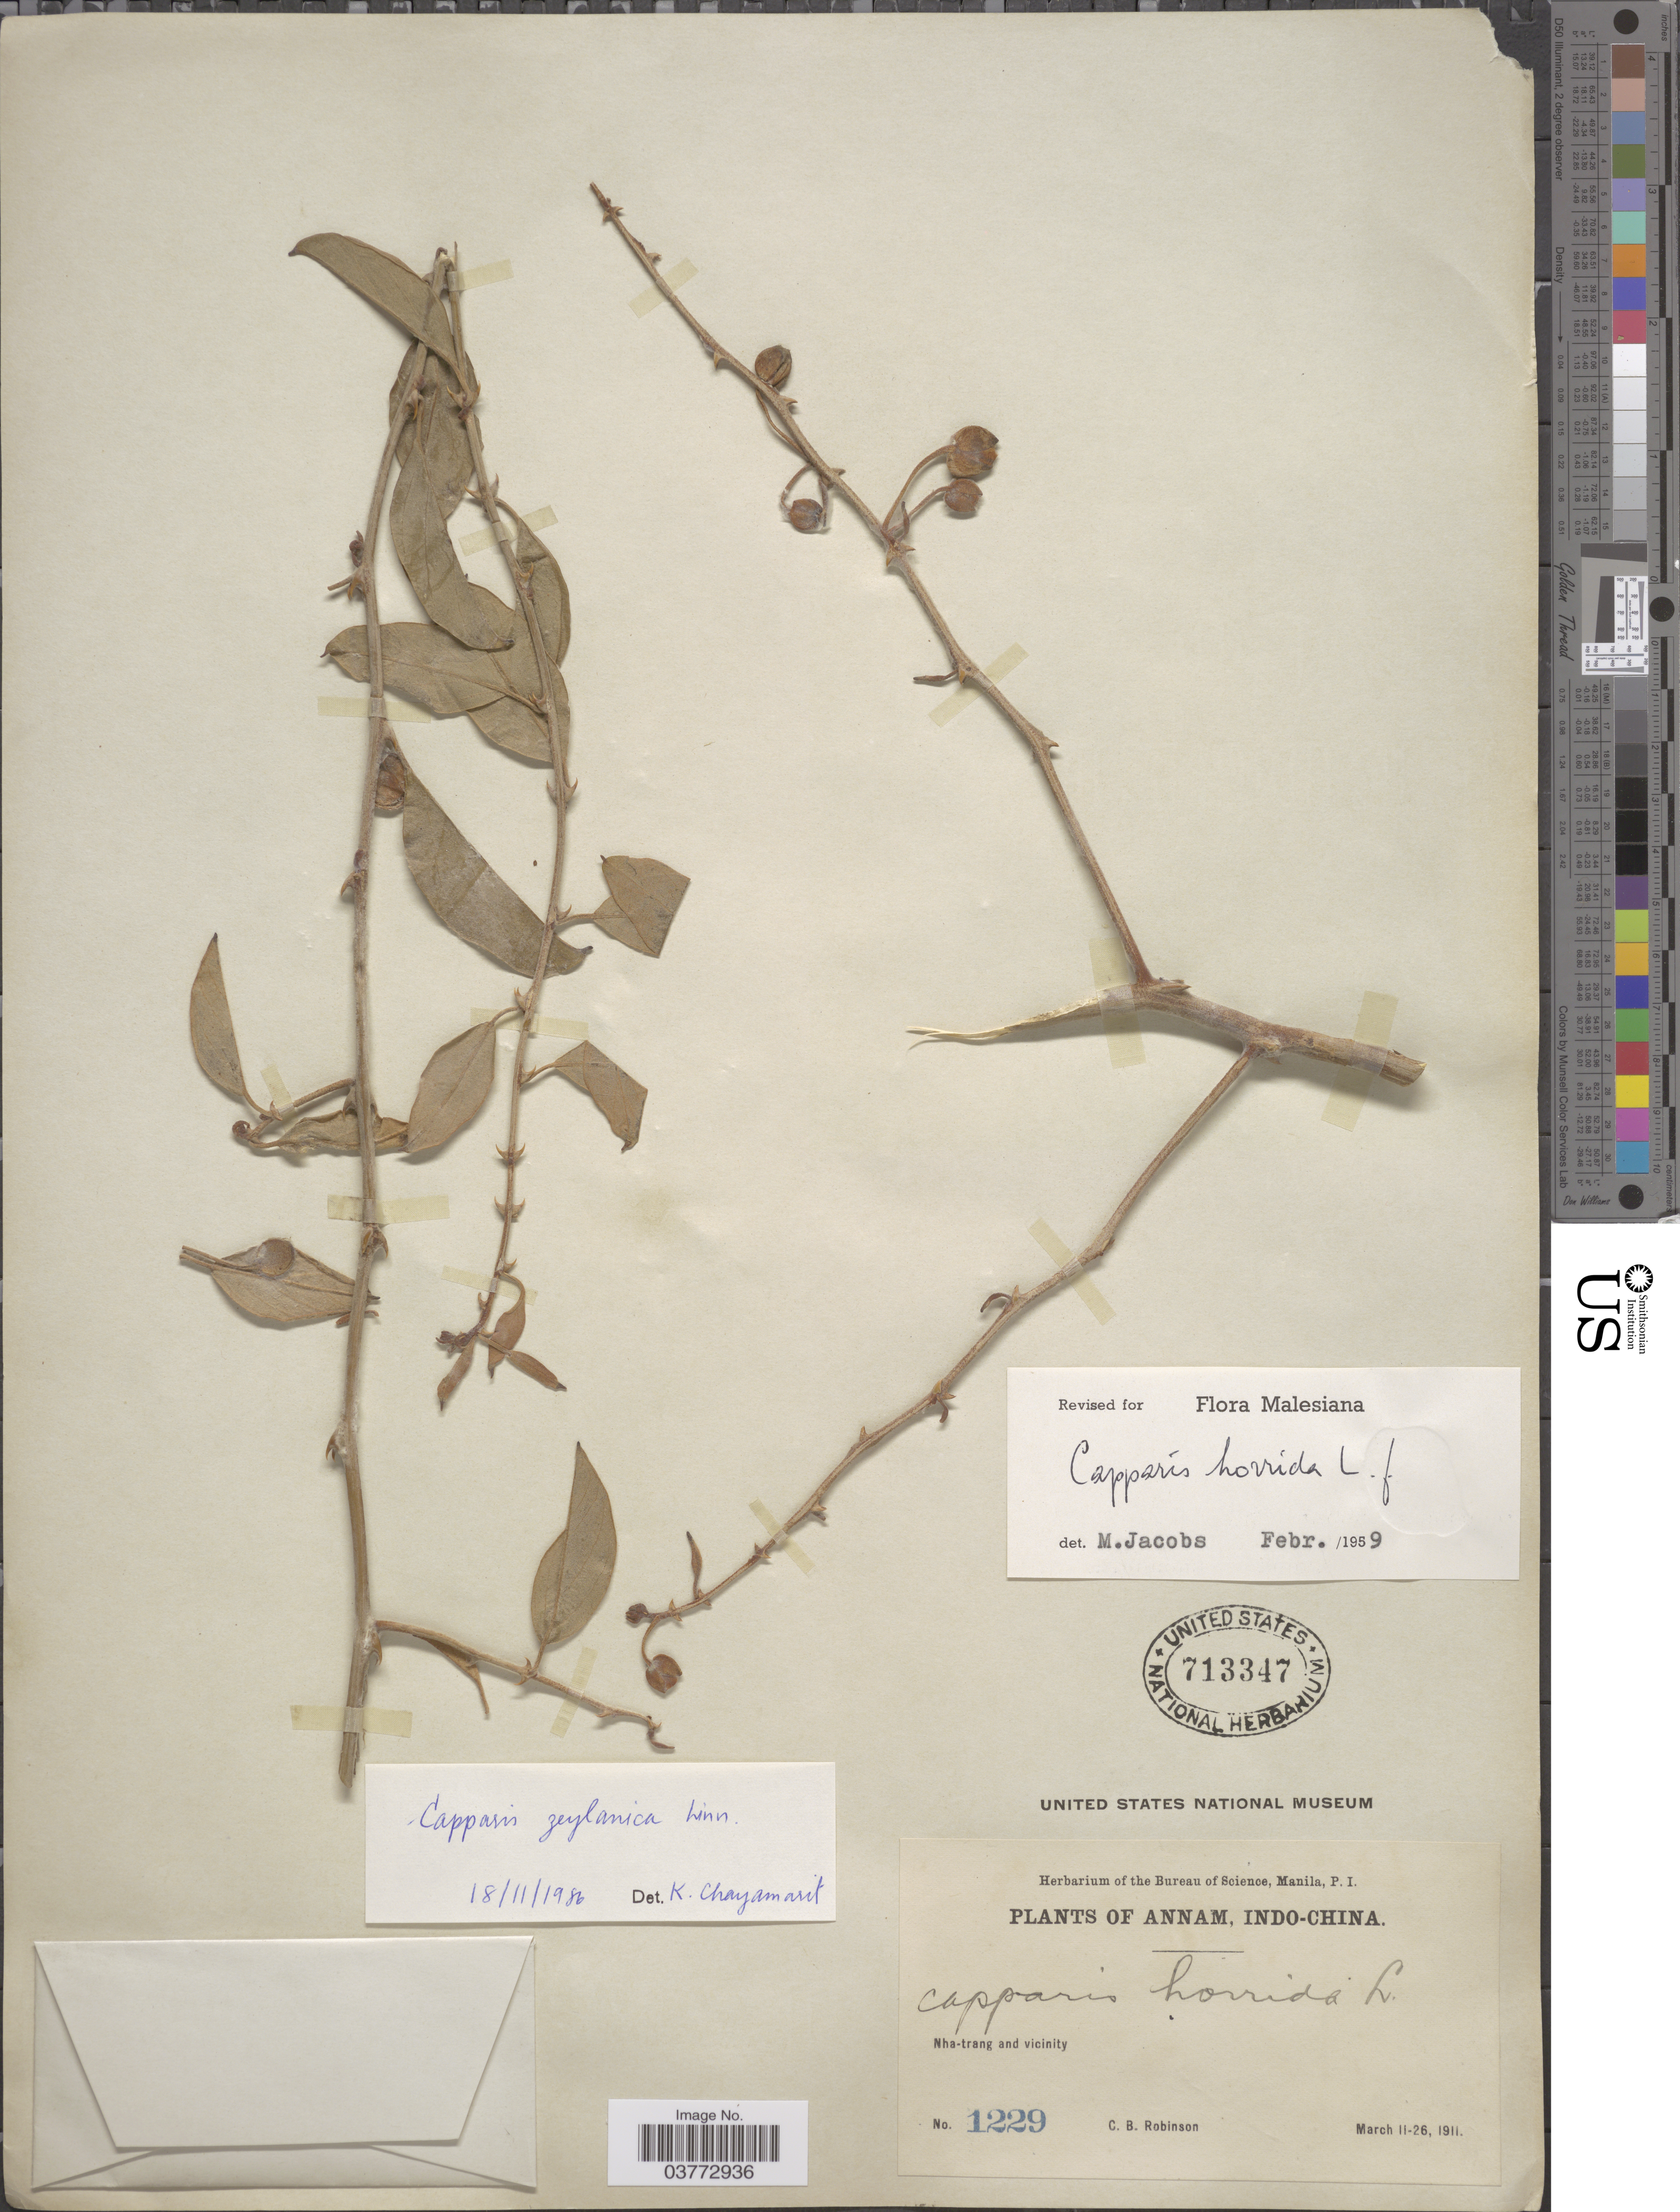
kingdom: Plantae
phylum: Tracheophyta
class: Magnoliopsida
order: Brassicales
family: Capparaceae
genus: Capparis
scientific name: Capparis zeylanica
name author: L.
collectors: C. Robinson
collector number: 1229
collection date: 1911-03-11/1911-03-26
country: Vietnam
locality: Annam. Nha-trang and vicinity.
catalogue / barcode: US 713347